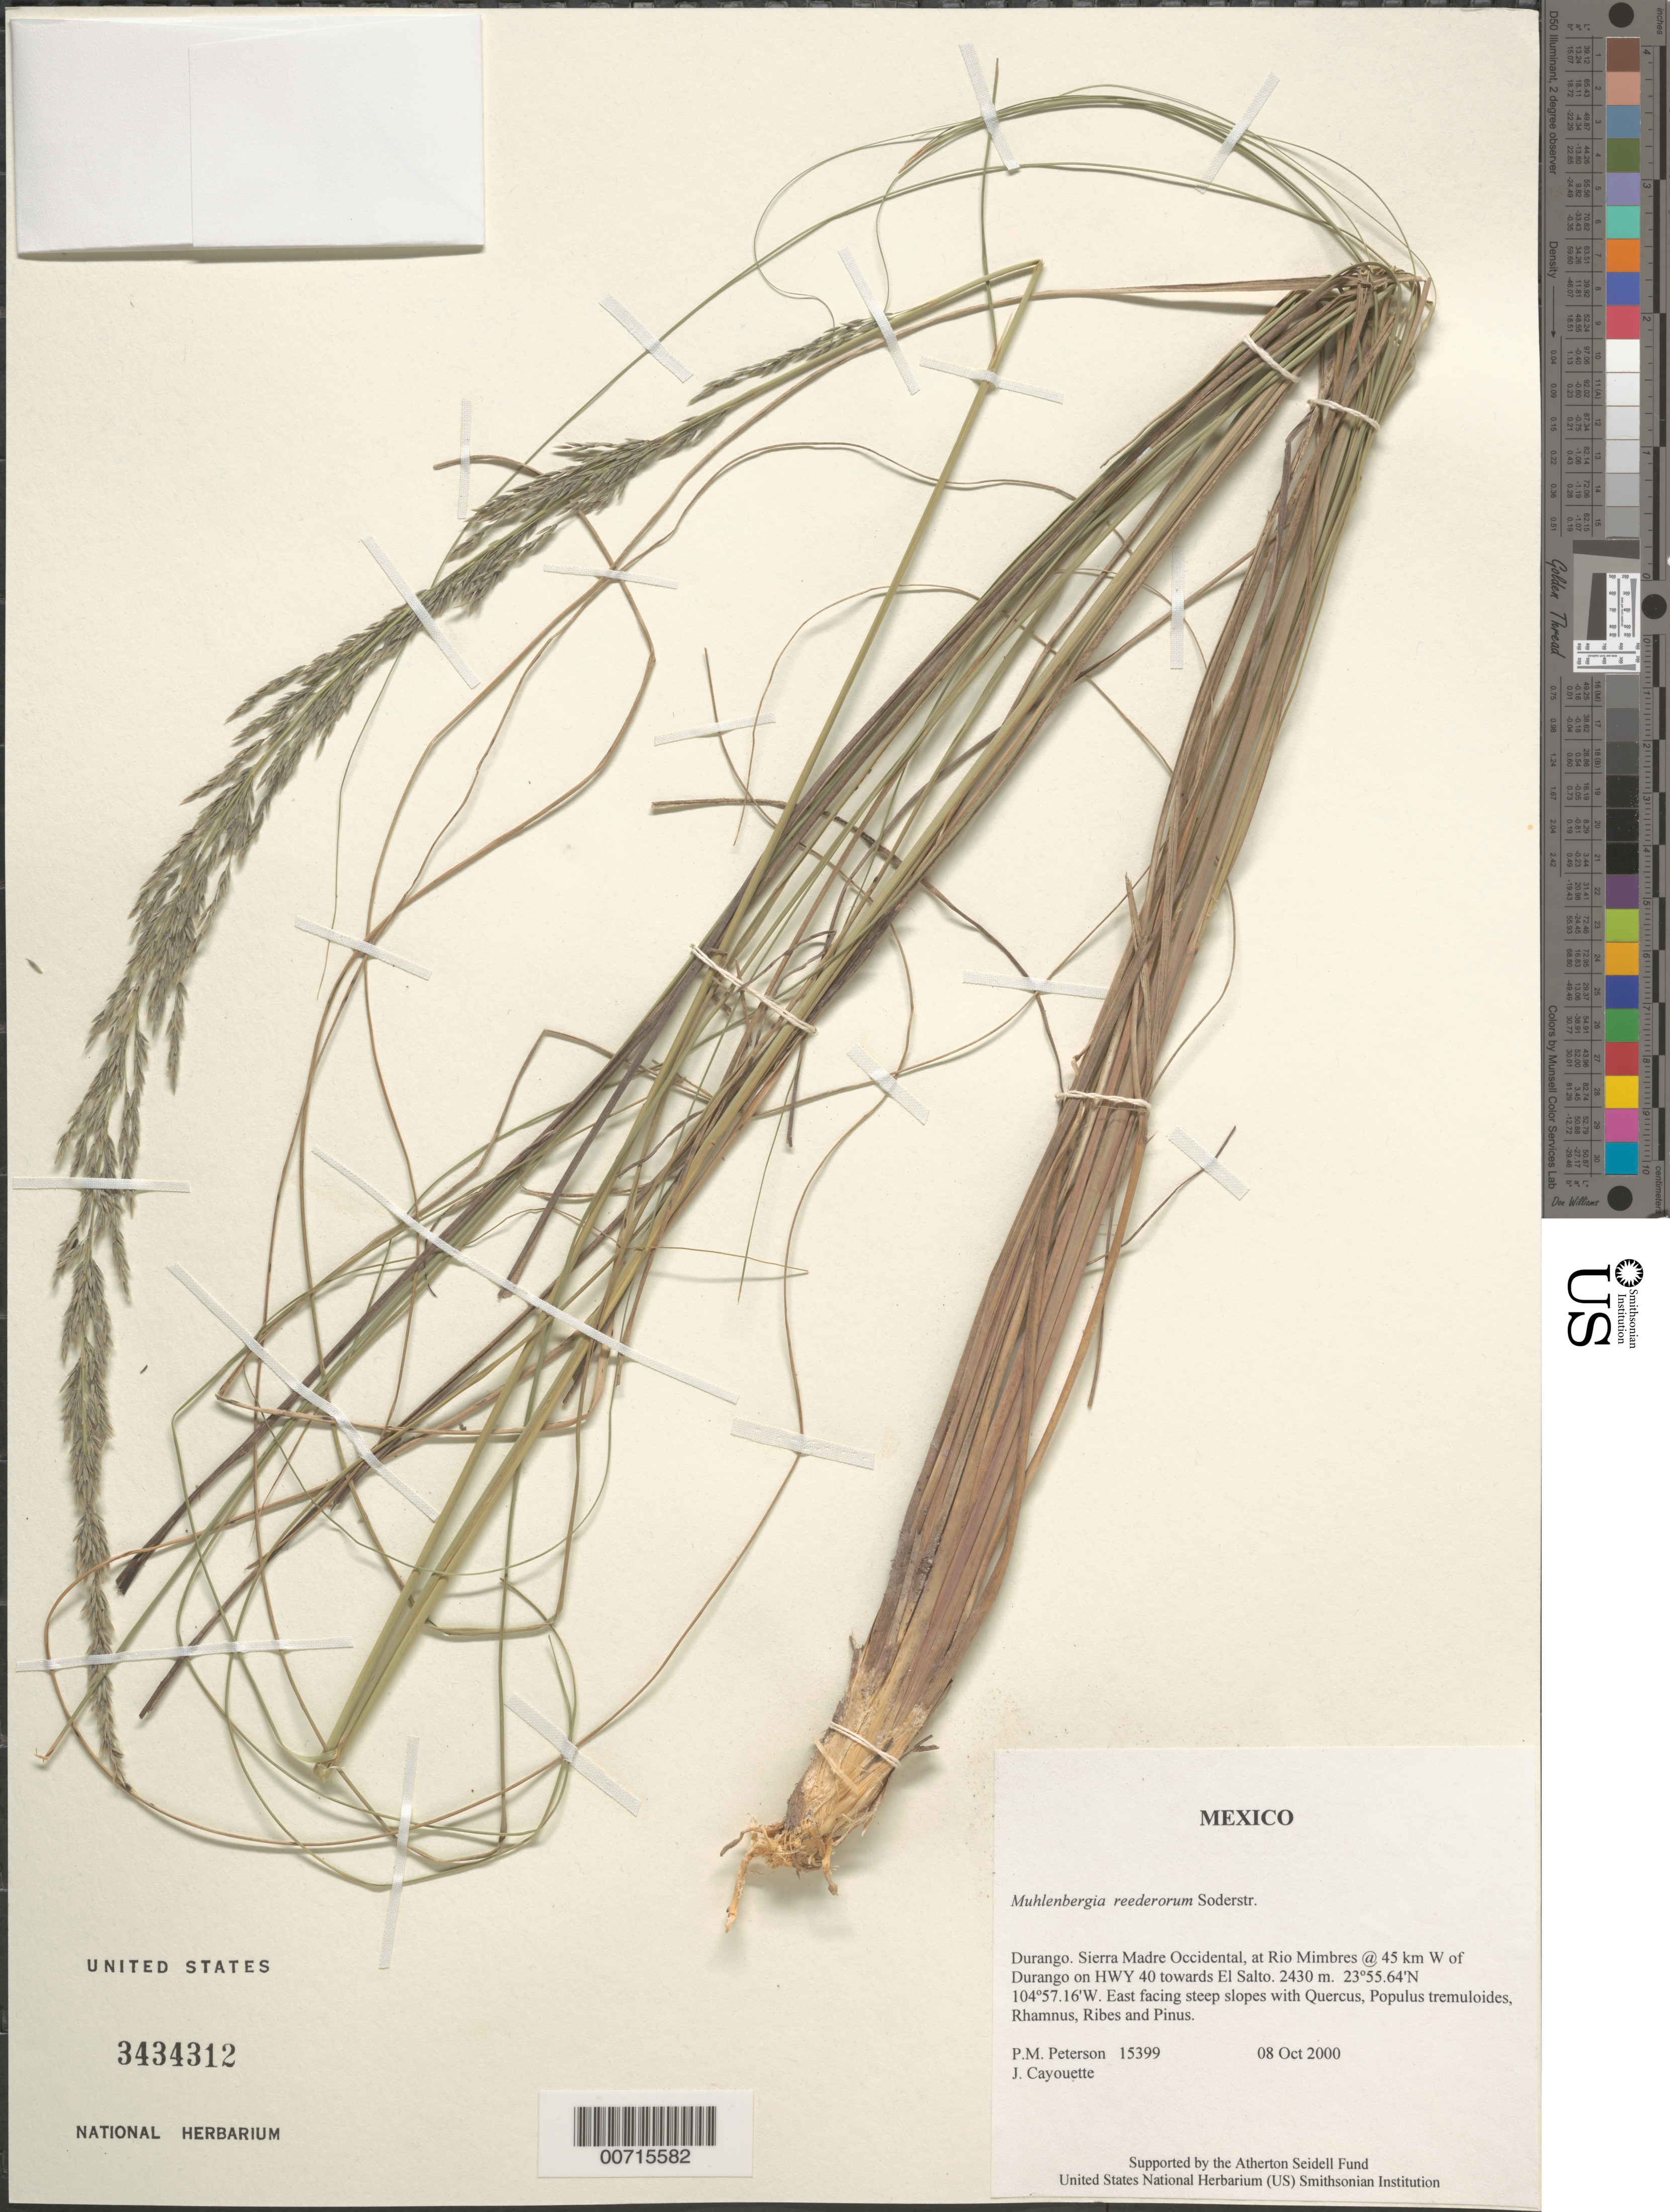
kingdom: Plantae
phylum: Tracheophyta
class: Liliopsida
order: Poales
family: Poaceae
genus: Muhlenbergia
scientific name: Muhlenbergia reederorum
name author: Soderstr.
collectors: P. M. Peterson & J. Cayouette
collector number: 15399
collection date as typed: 08 Oct 2000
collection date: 2000-10-08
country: Mexico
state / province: Durango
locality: Sierra Madre Occidental, at Rio Mimbres @ 45 km W of Durango on HWY 40 towards El Salto.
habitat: East facing steep slopes with Quercus, Populus tremuloides, Rhamnus, Ribes and Pinus.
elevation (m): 2430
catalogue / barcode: US 3434312